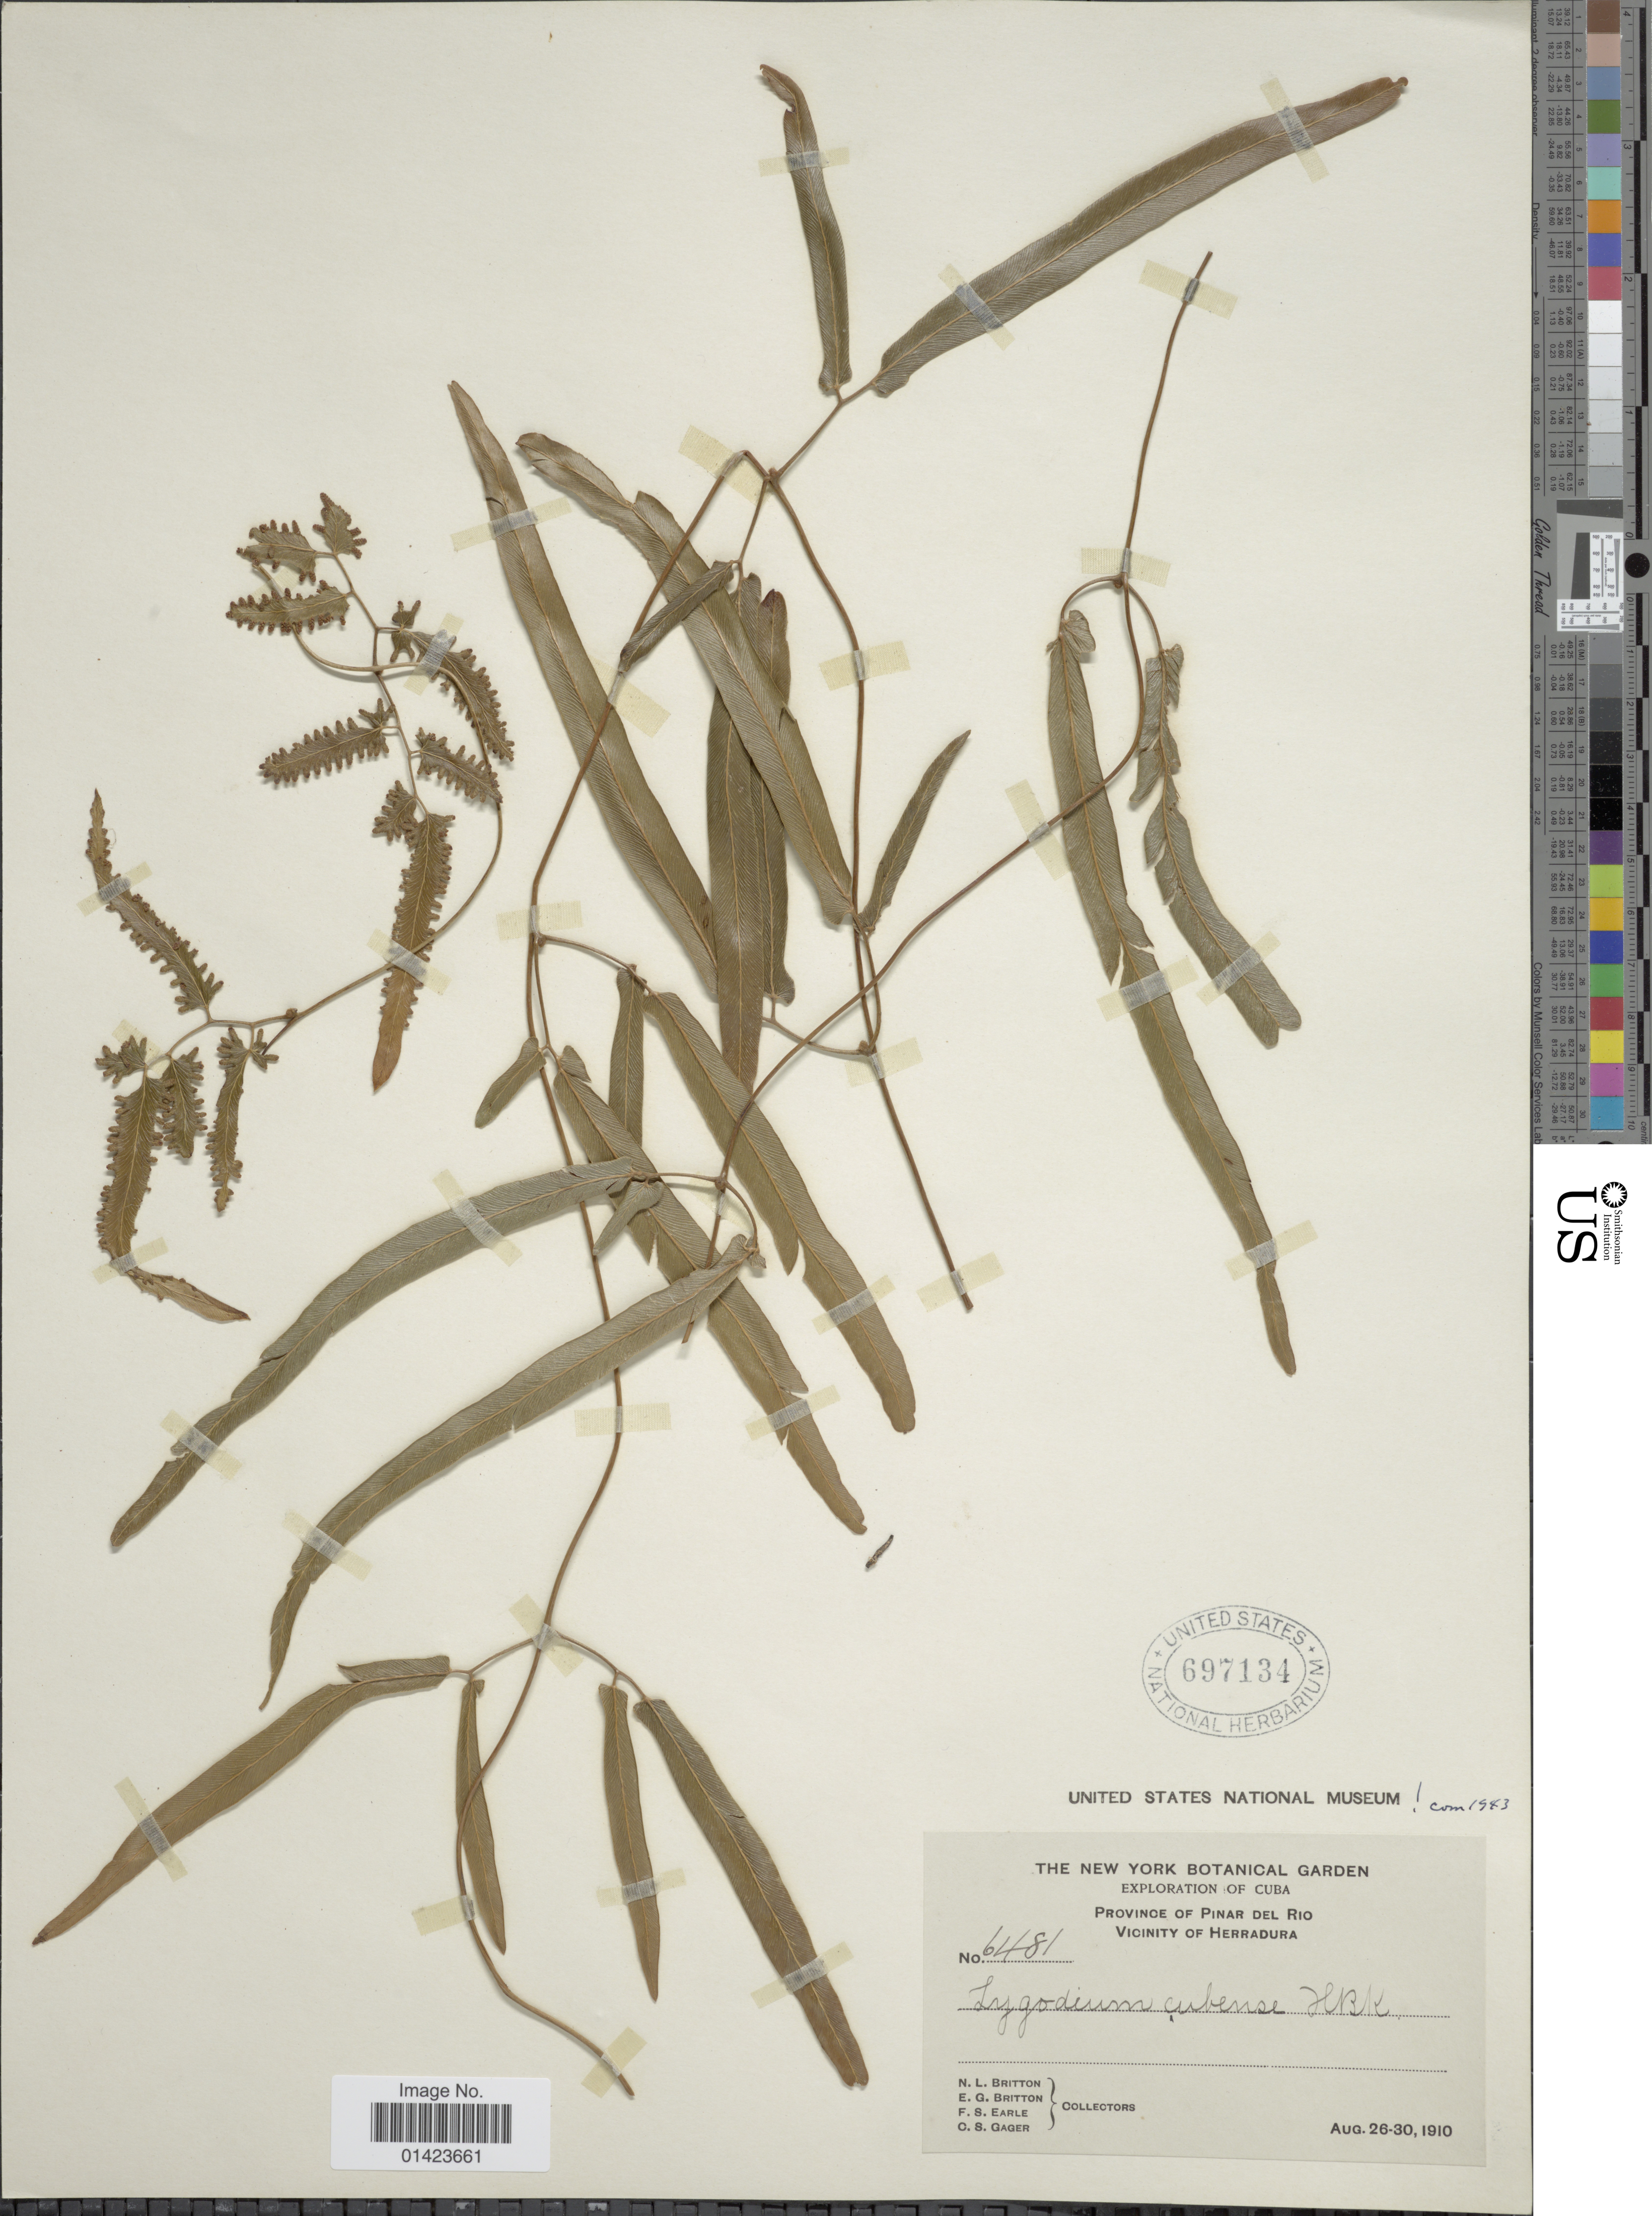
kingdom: Plantae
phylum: Tracheophyta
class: Polypodiopsida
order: Schizaeales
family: Lygodiaceae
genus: Lygodium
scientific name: Lygodium cubense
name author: Kunth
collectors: N. Britton, E. G. Britton, F. S. Earle & C. Gager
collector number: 6481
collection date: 1910-08-26/1910-08-30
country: Cuba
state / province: Pinar del Río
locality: Province of Pinar del Rio, vicinity of Herradura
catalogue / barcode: US 697134